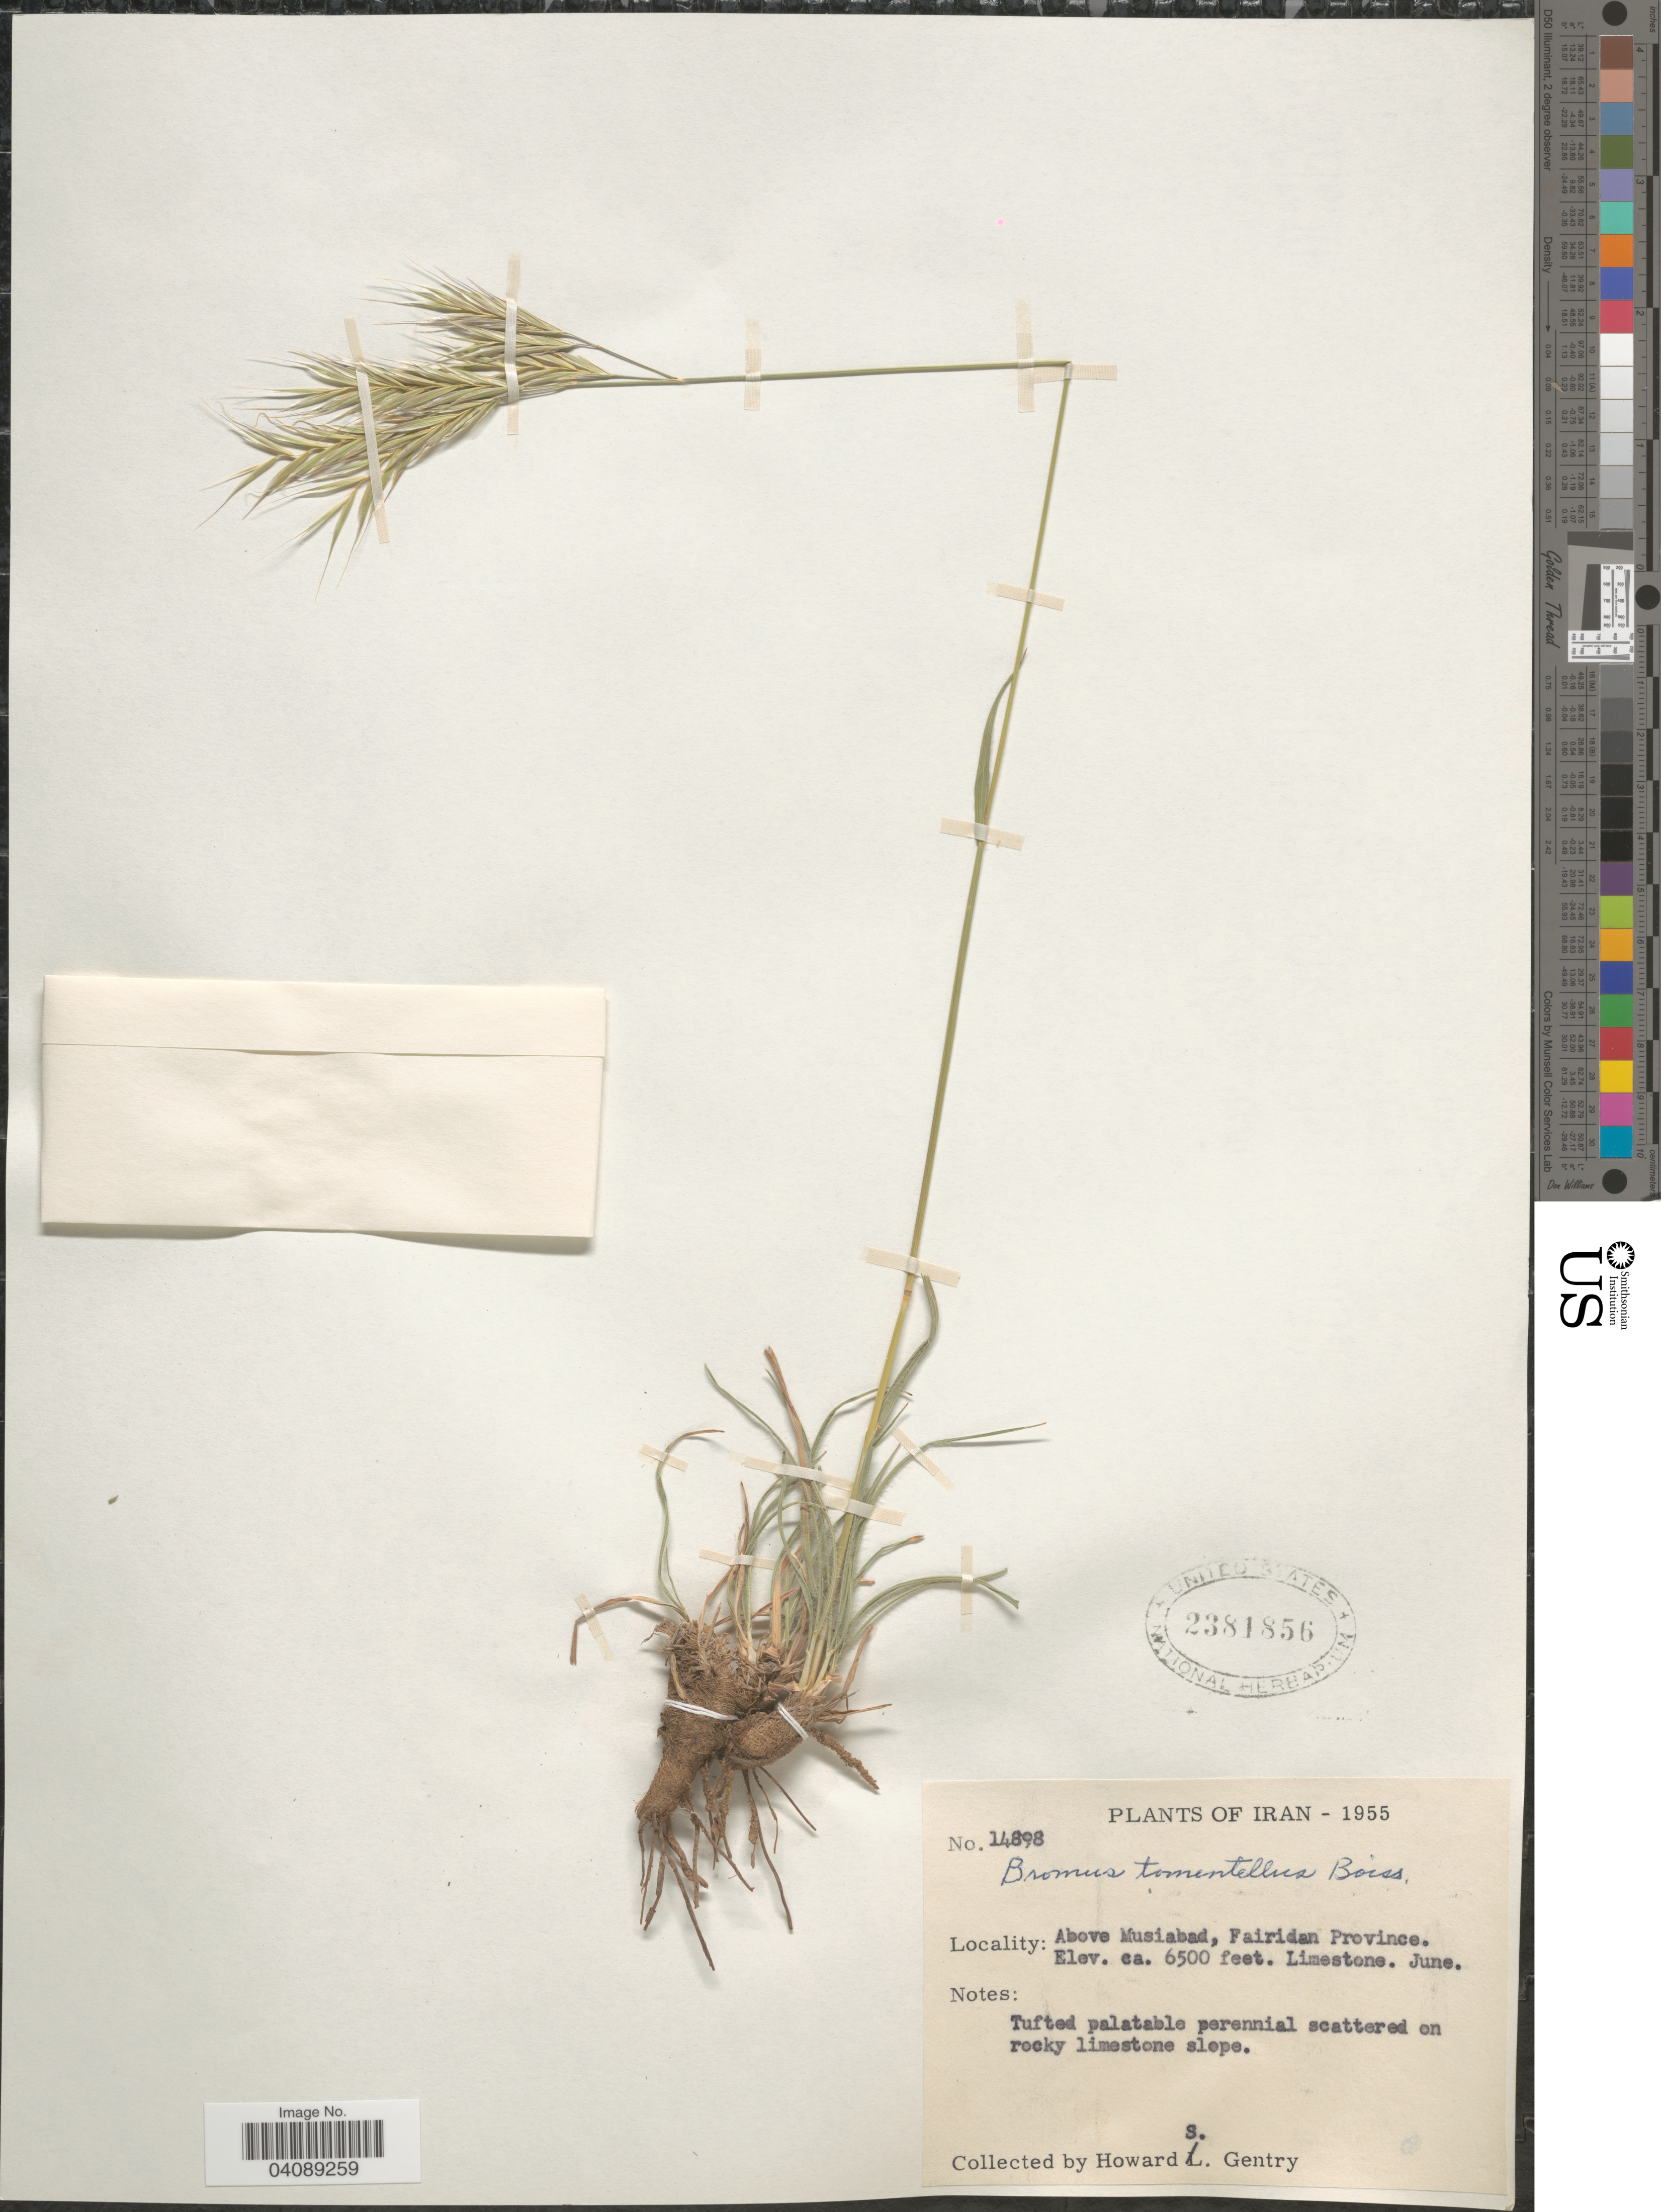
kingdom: Plantae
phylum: Tracheophyta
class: Liliopsida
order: Poales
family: Poaceae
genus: Bromus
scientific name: Bromus tomentellus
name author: Boiss.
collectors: H. S. Gentry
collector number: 14898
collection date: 1955-06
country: Iran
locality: Above Musiabad, Fairidan Province.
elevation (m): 1981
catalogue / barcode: US 2381856